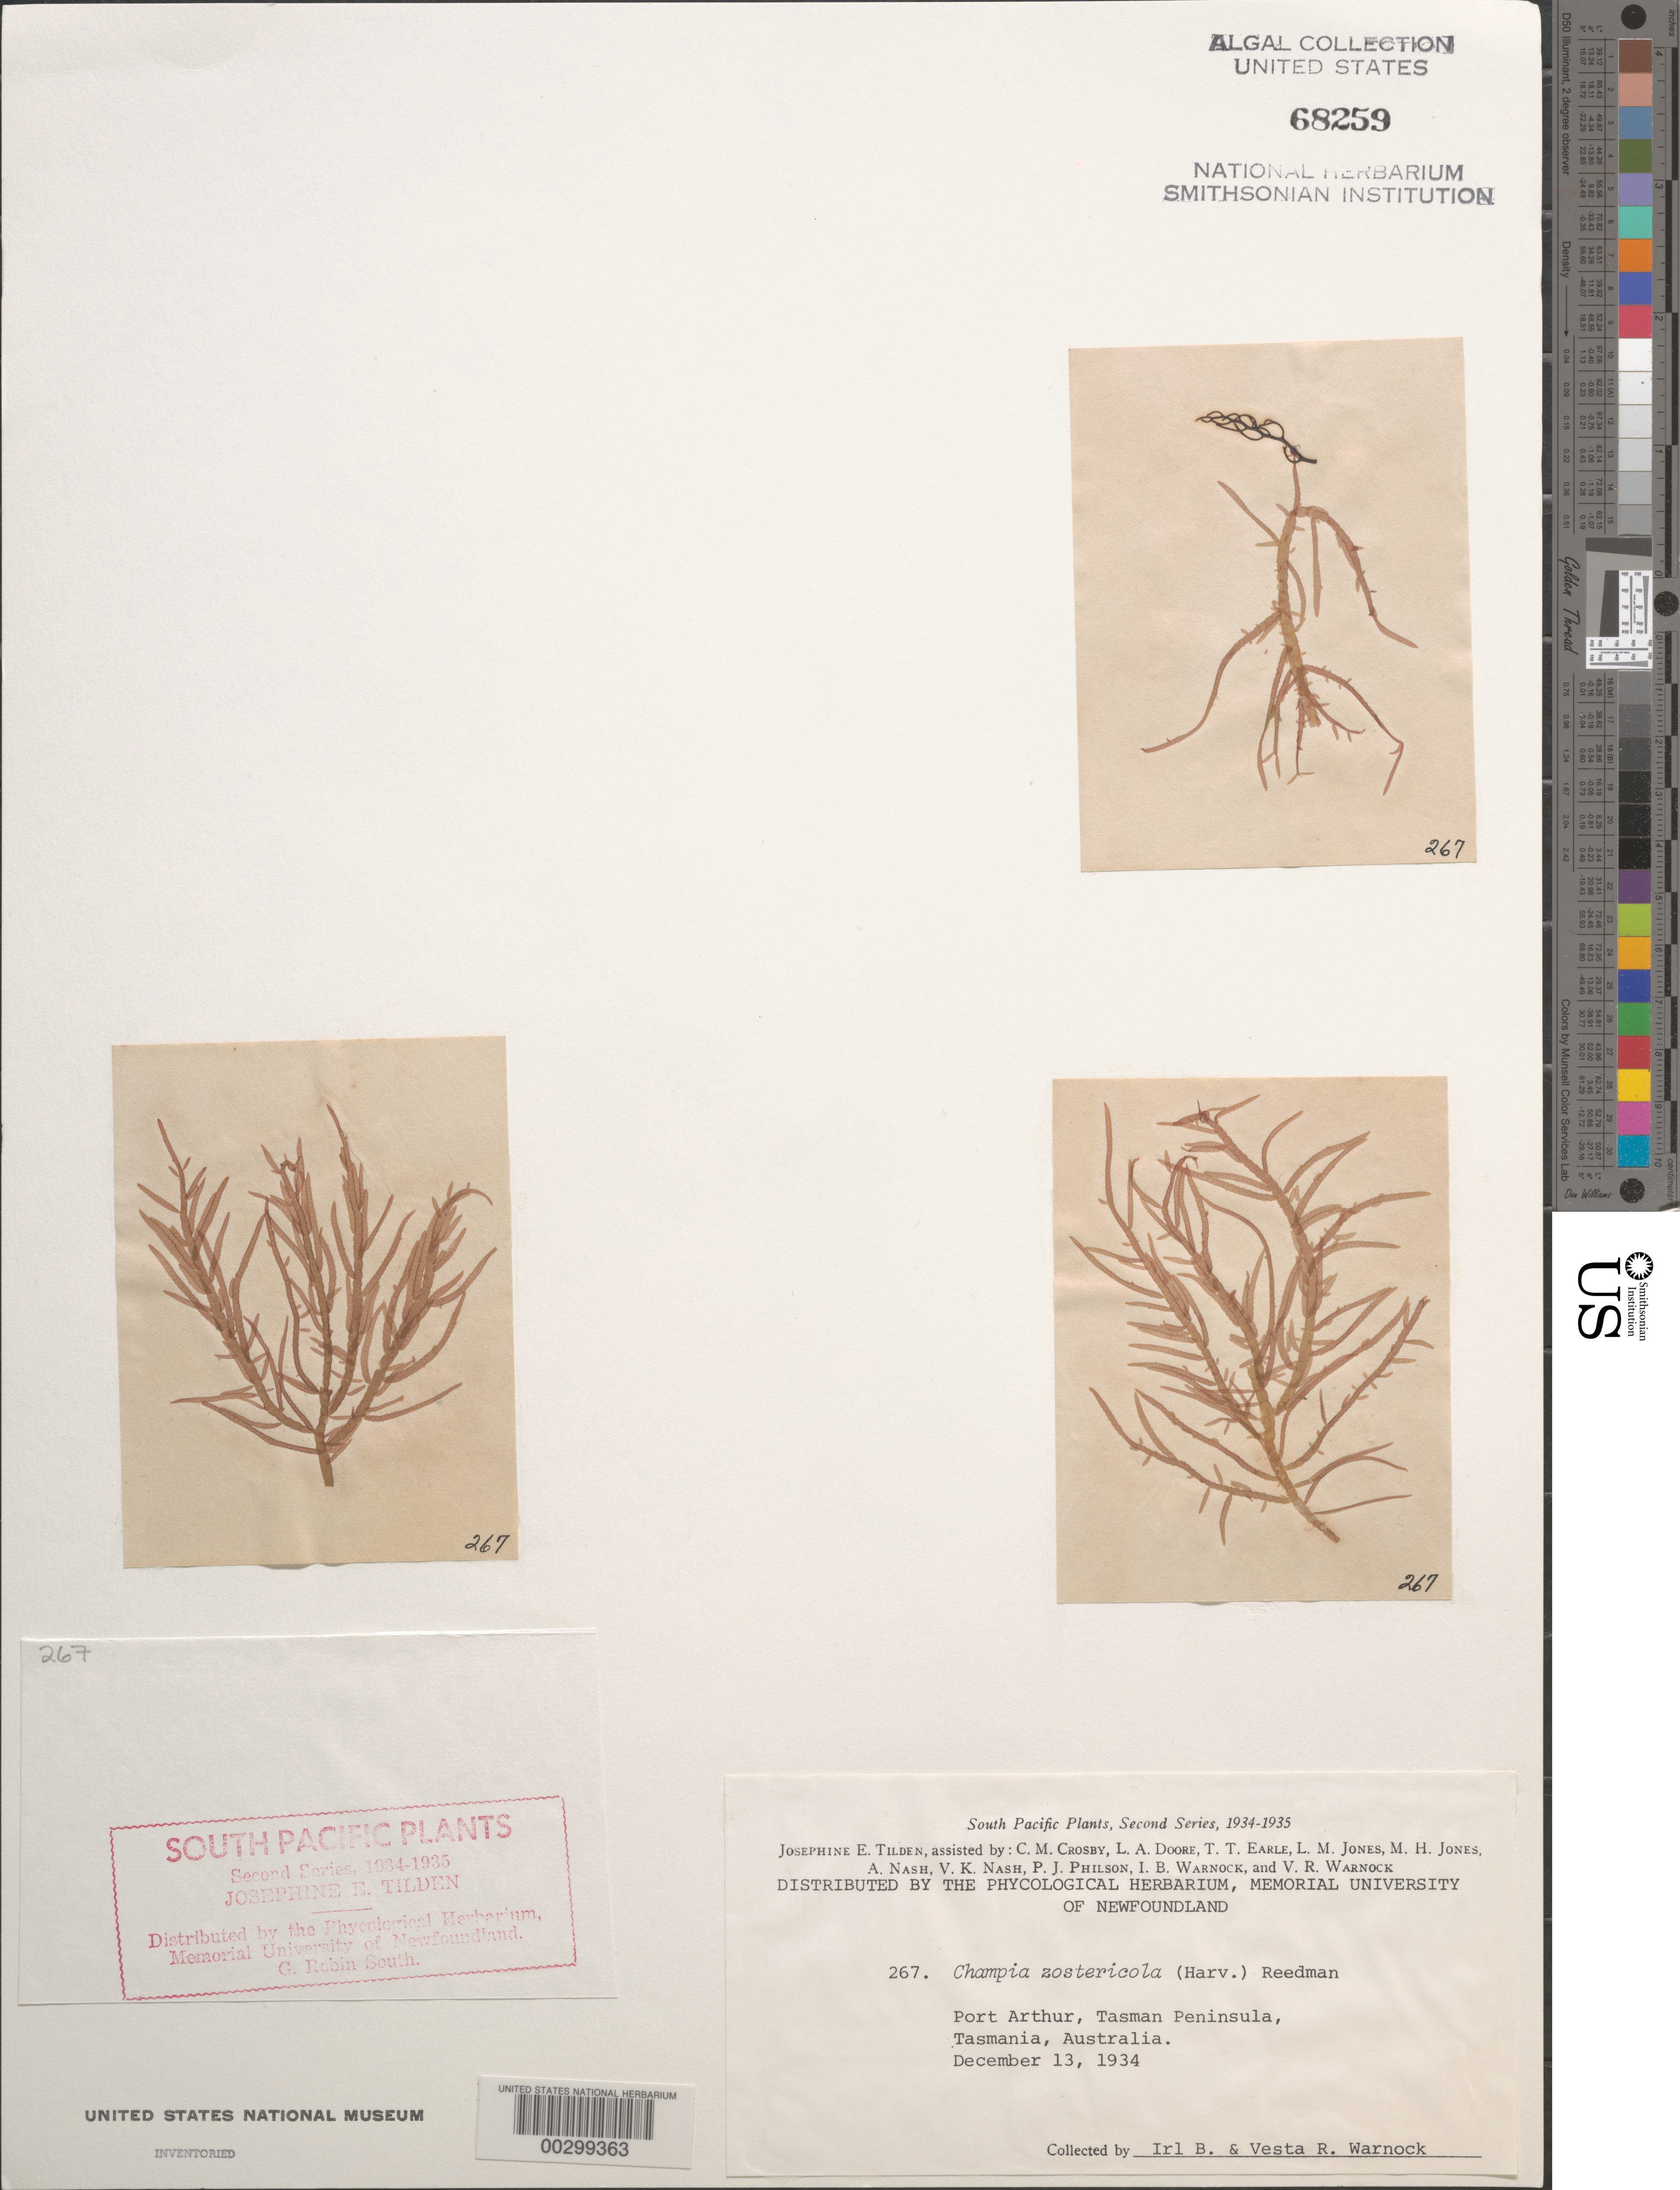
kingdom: Plantae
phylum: Rhodophyta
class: Florideophyceae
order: Rhodymeniales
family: Champiaceae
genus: Champia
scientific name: Champia zostericola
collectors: I. Warnock & V. Warnock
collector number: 267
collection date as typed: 13 Dec 1934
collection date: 1934-12-13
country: Australia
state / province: Tasmania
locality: Port Arthur, Tasman Peninsula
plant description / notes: Tilden, South Pacific Plants, Second Series, 1934-1935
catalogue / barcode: US 68259